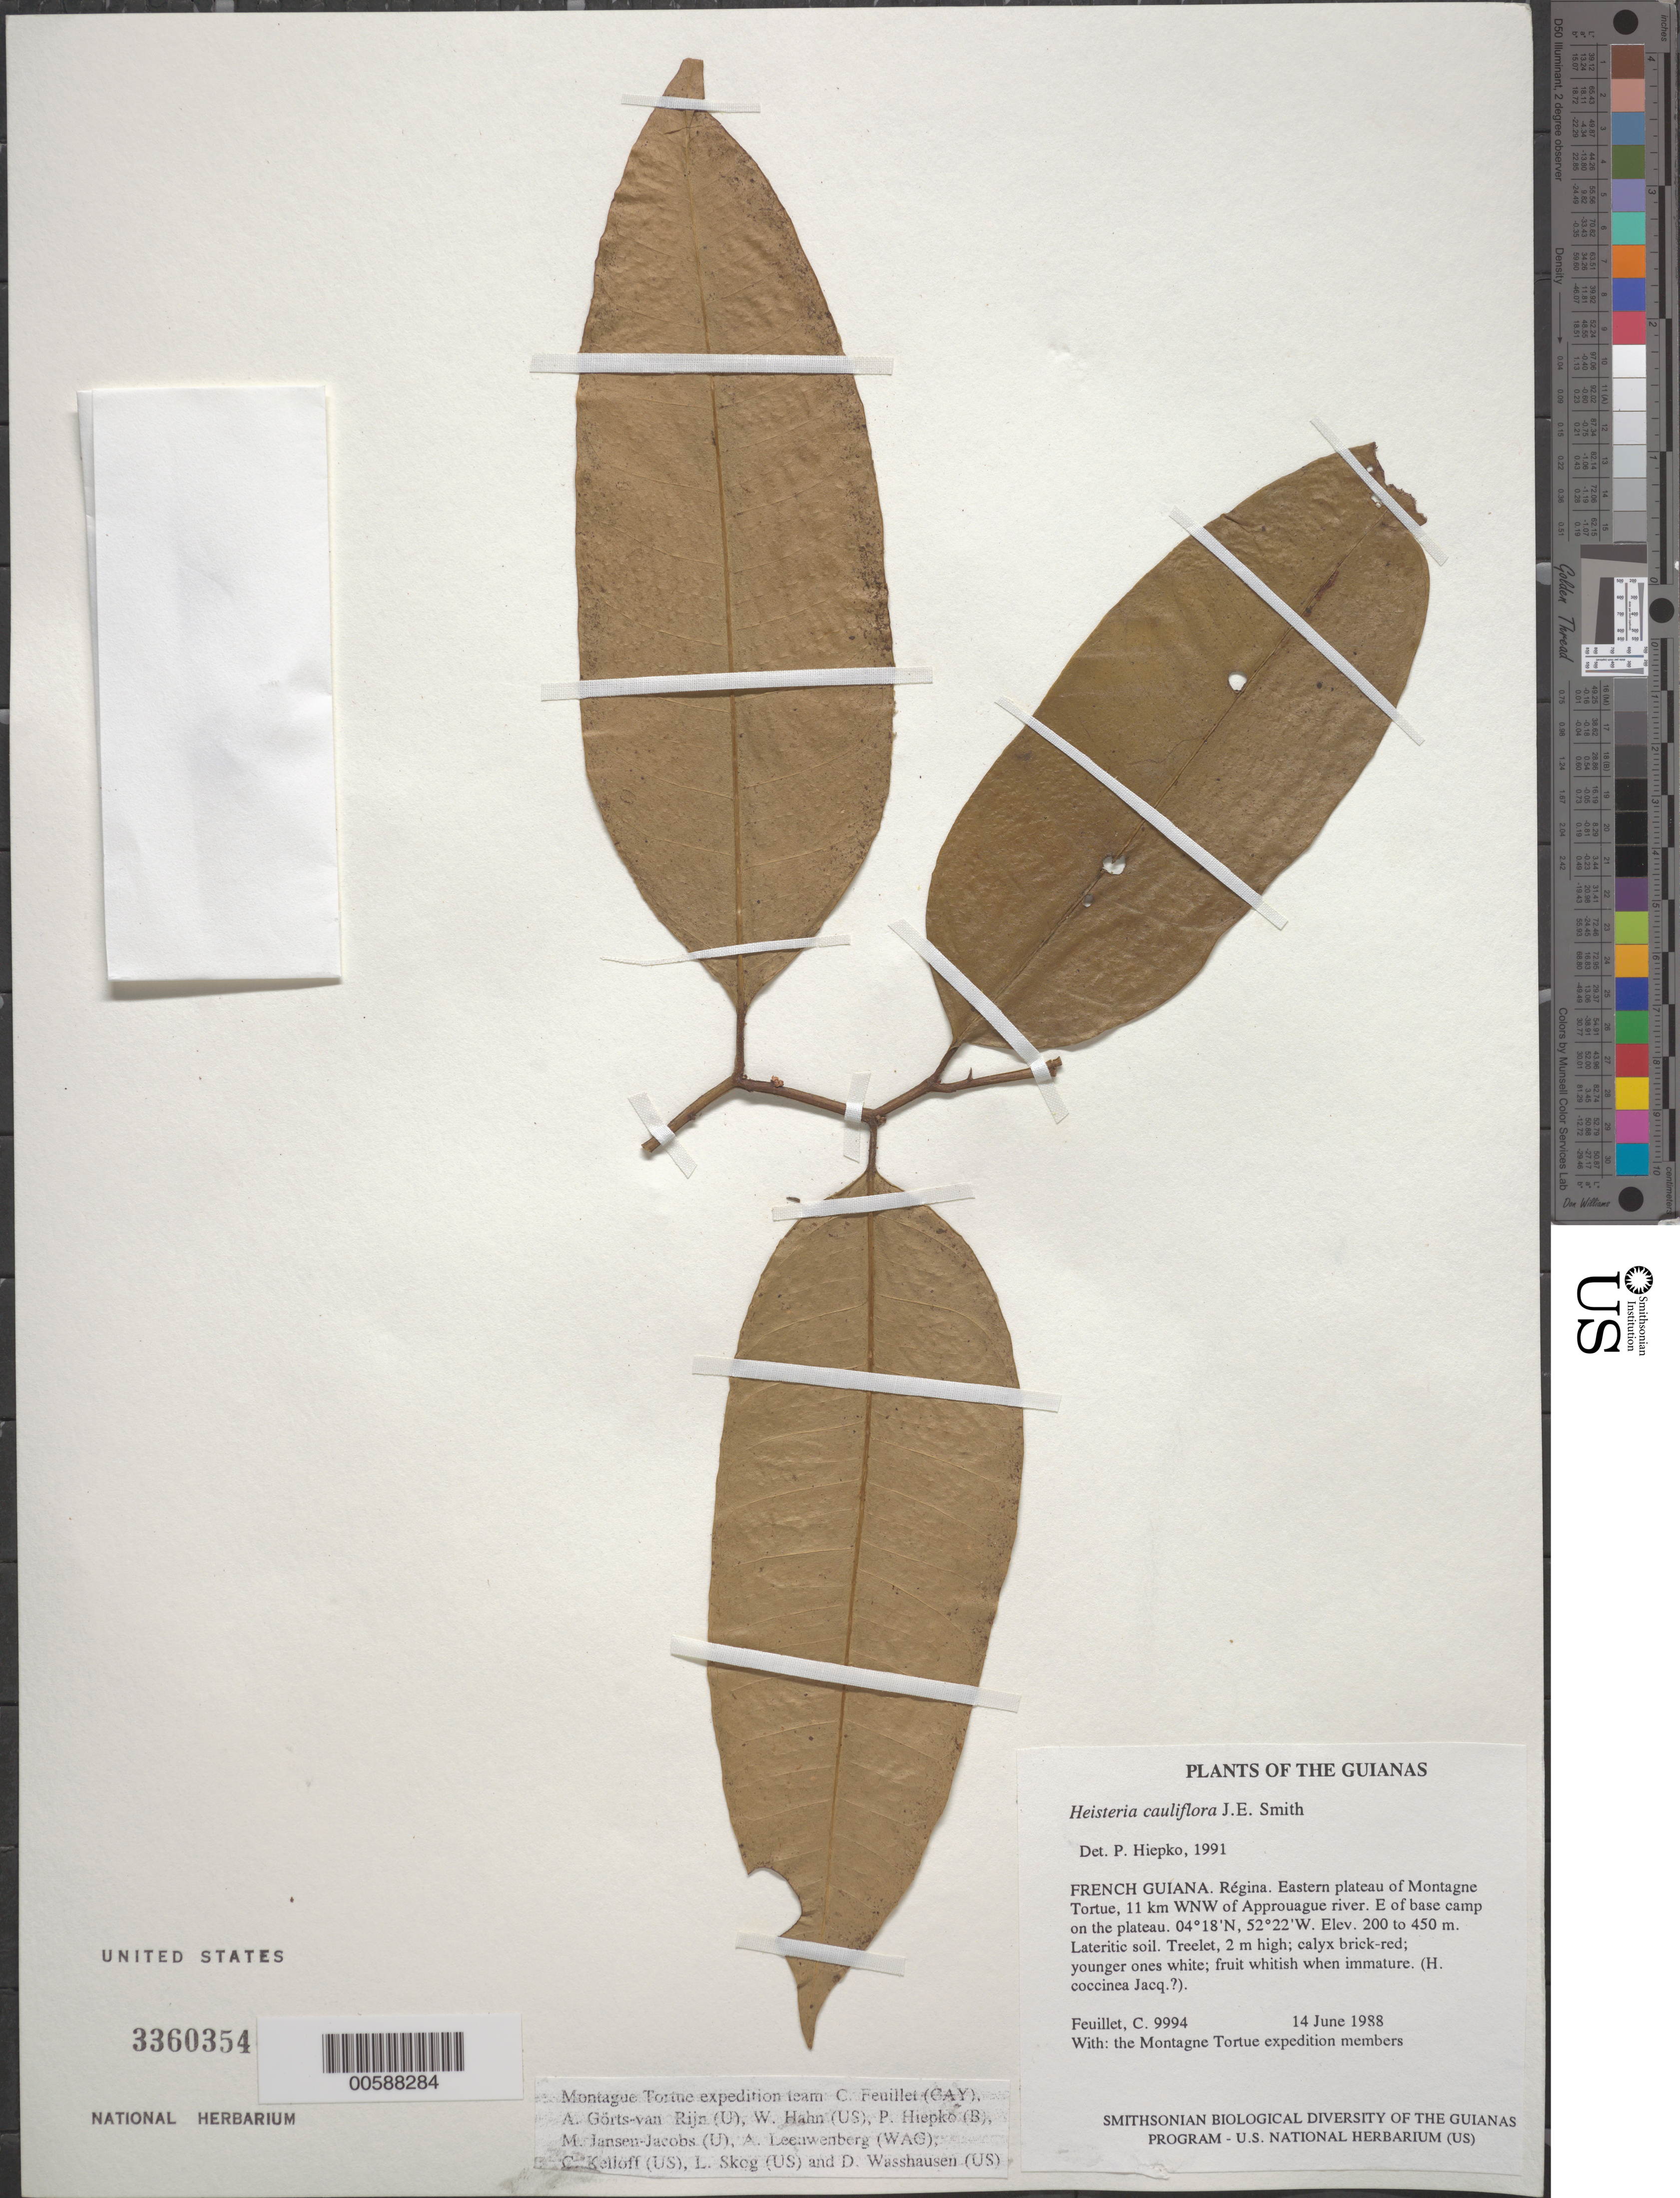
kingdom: Plantae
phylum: Tracheophyta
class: Magnoliopsida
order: Santalales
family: Erythropalaceae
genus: Heisteria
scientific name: Heisteria cauliflora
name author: Sm.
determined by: Hiepko, P. H.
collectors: C. Feuillet & Montagne Torte Exped. members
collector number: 9994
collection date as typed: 14 June 1988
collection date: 1988-06-14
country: French Guiana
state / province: Cayenne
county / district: Regina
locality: Eastern plateau of Montagne Tortue, 11 km WNW of Approuague river. E of base camp on the plateau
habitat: Lateritic soil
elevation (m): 200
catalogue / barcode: US 3360354